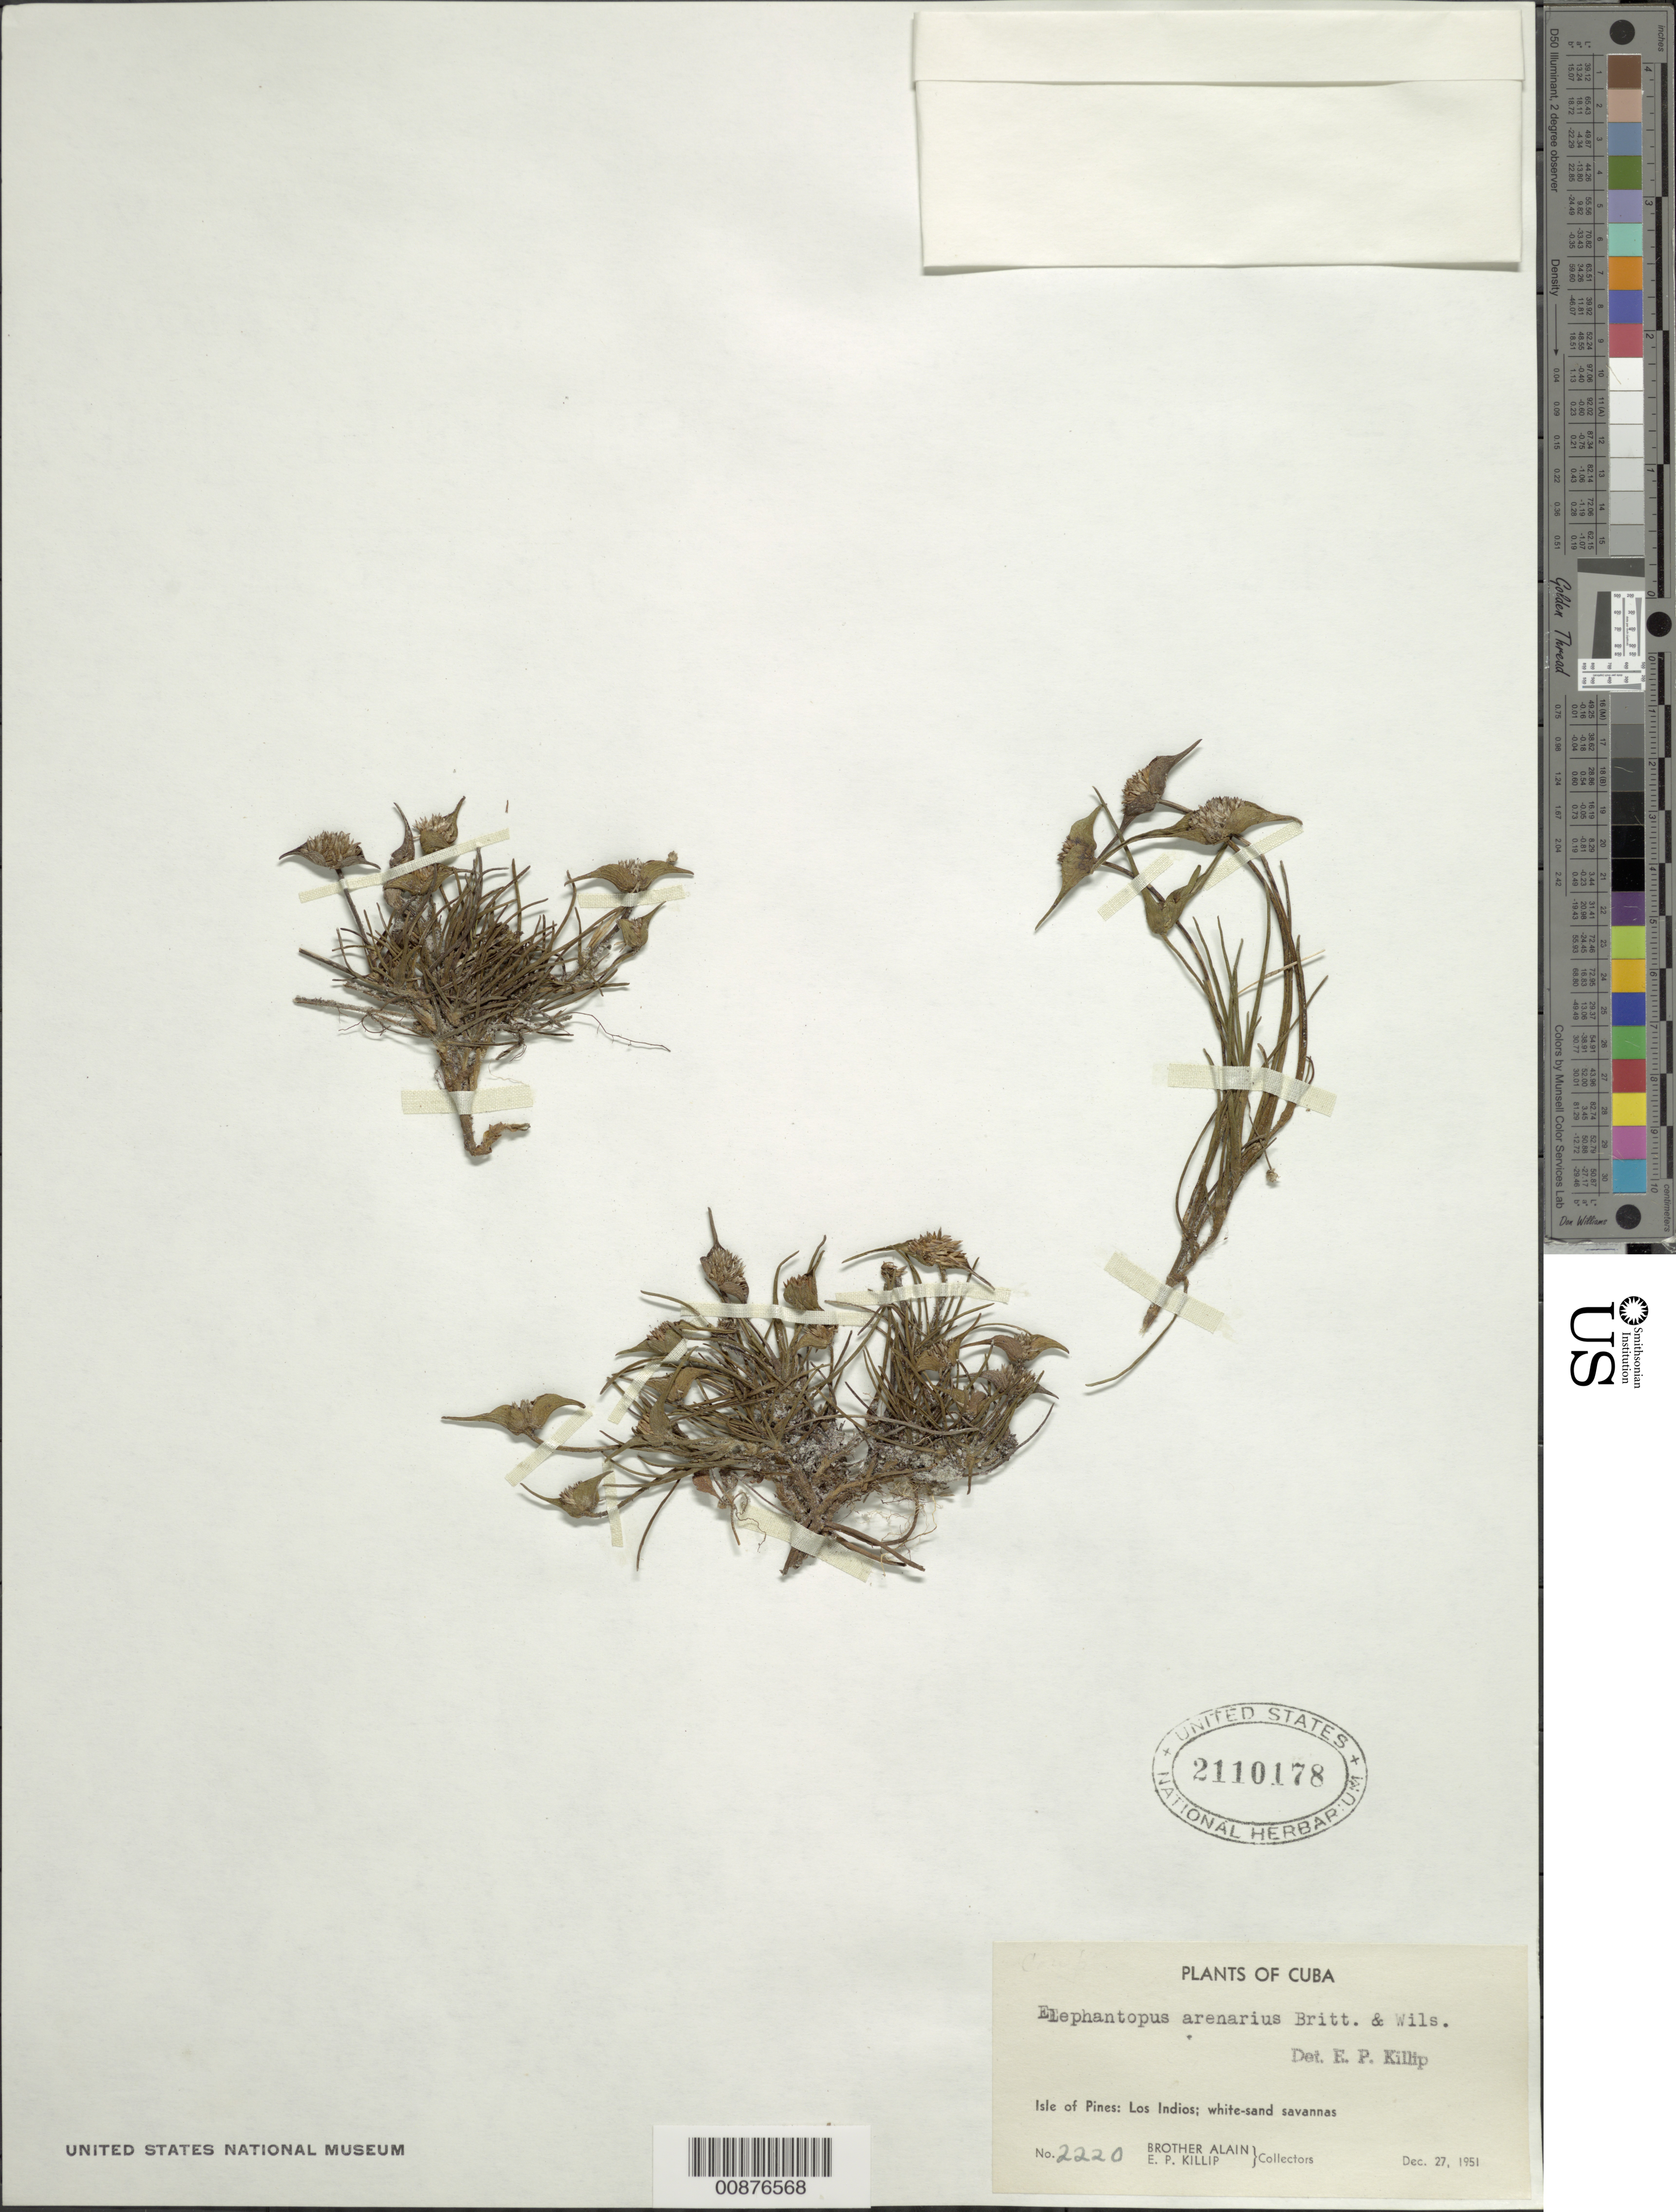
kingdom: Plantae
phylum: Tracheophyta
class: Magnoliopsida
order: Asterales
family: Asteraceae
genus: Elephantopus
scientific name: Elephantopus arenarius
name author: Britton & P. Wilson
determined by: Killip, Ellsworth P.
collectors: A. H. Liogier & E. P. Killip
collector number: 2220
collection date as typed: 27 Dec 1951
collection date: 1951-12-27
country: Cuba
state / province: Isla de La Juventud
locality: Los Indios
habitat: White-sand savannas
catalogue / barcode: US 2110178